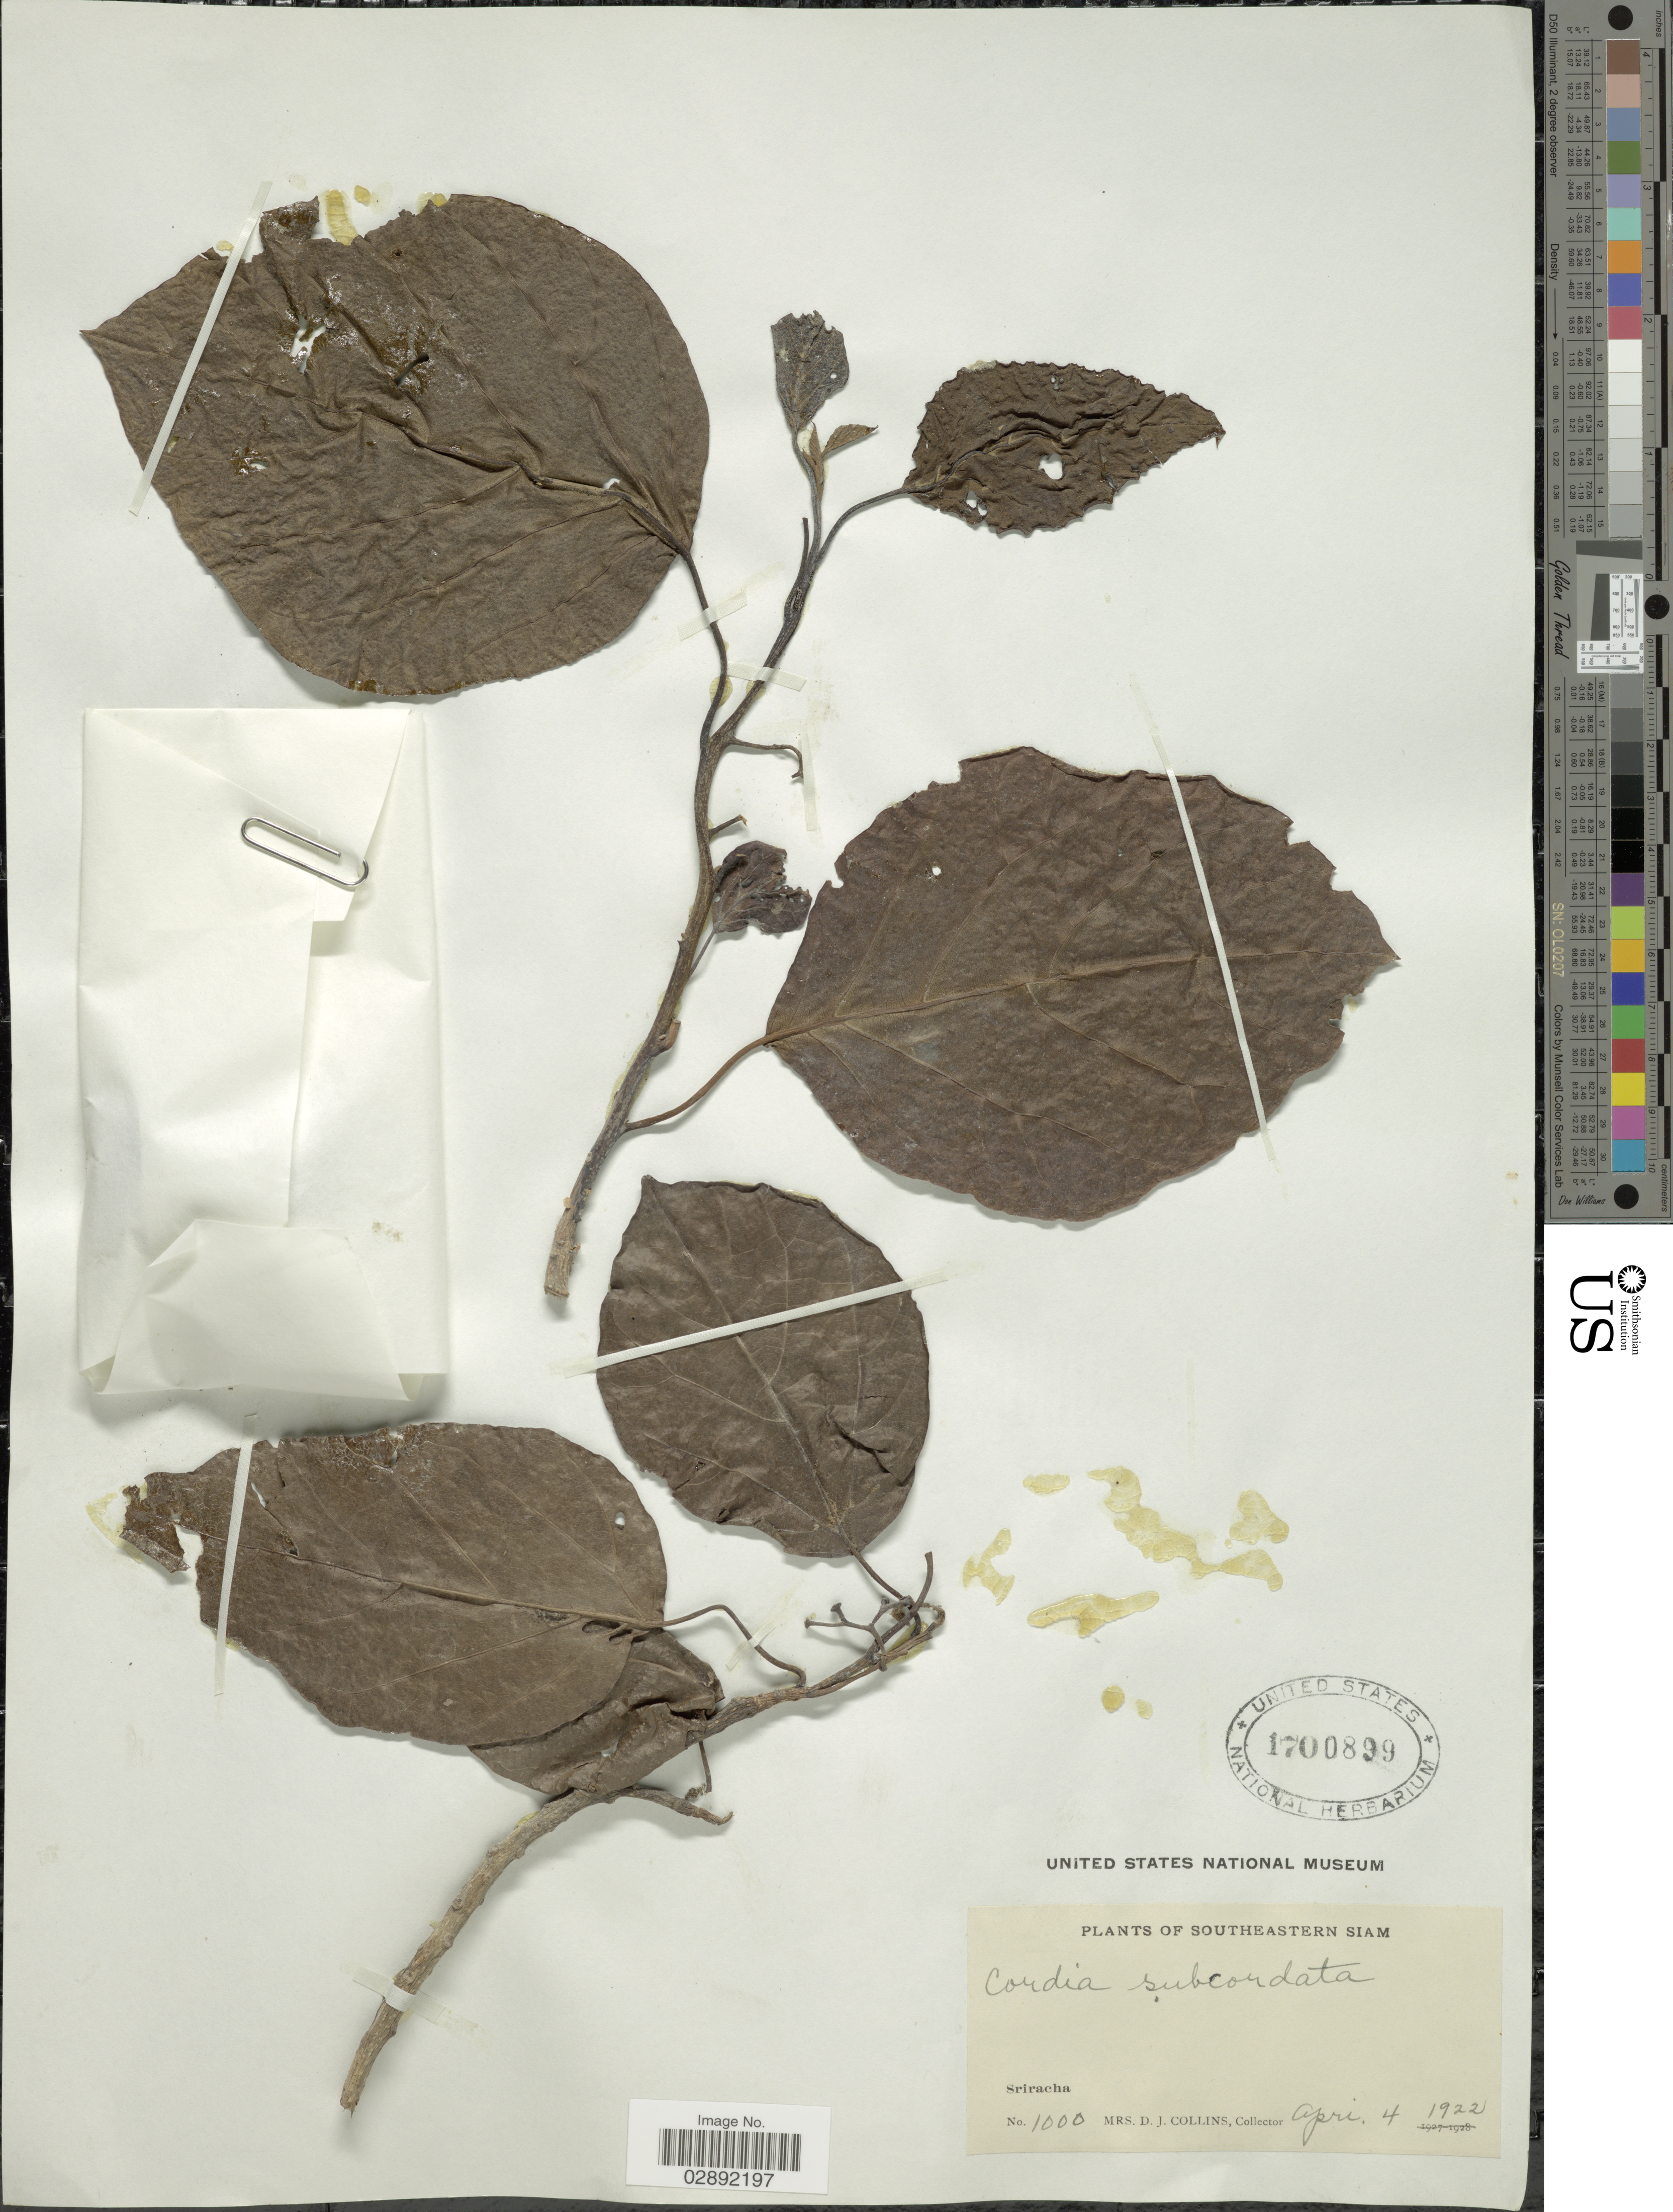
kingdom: Plantae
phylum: Tracheophyta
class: Magnoliopsida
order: Boraginales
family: Cordiaceae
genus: Cordia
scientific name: Cordia subcordata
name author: Lam.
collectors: Mrs. D. J. Collins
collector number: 1000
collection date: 1922-04-04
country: Thailand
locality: Southeastern Siam. Sriracha.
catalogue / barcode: US 1700899